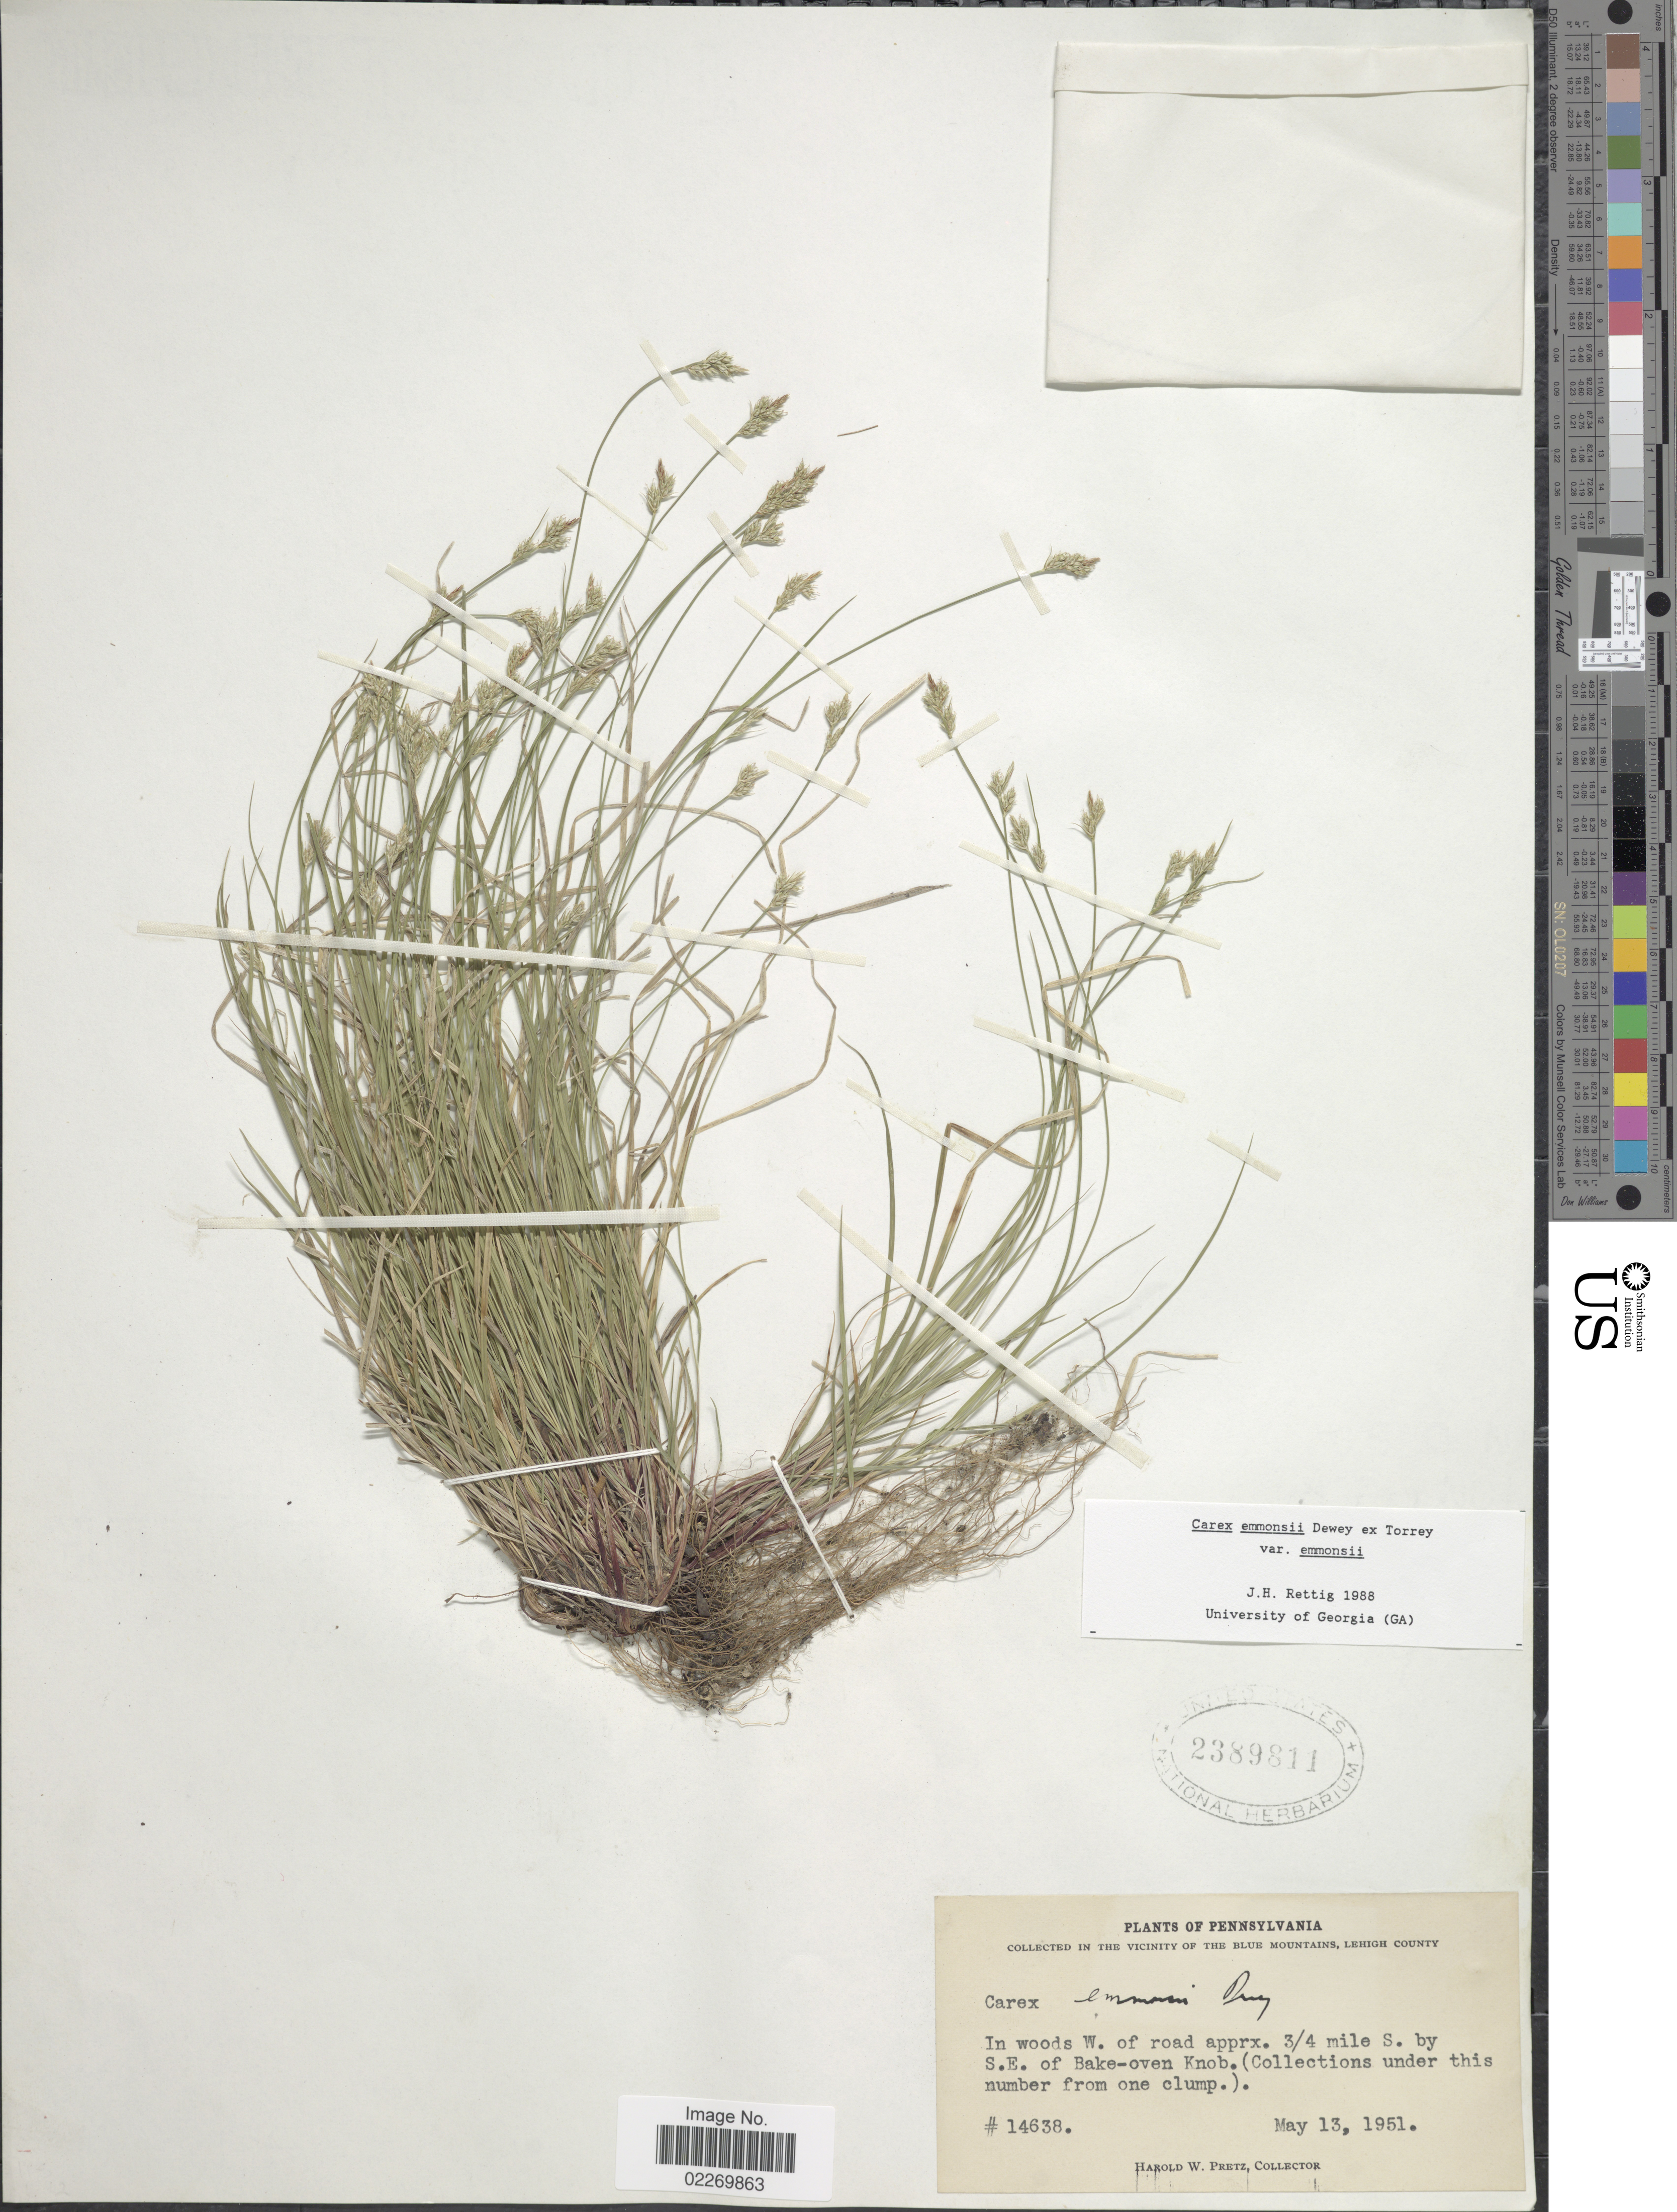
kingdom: Plantae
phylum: Tracheophyta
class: Liliopsida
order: Poales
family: Cyperaceae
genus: Carex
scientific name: Carex emmonsii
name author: Dewey ex Torr.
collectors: H. W. Pretz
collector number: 14638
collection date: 1951-05-13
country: United States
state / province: Pennsylvania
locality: In the vicinity of the Blue Mountains, Lehigh County. In woods W. of road apprx. 3/4 mile S, by S.E. of Bake-oven Knob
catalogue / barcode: US 2389811